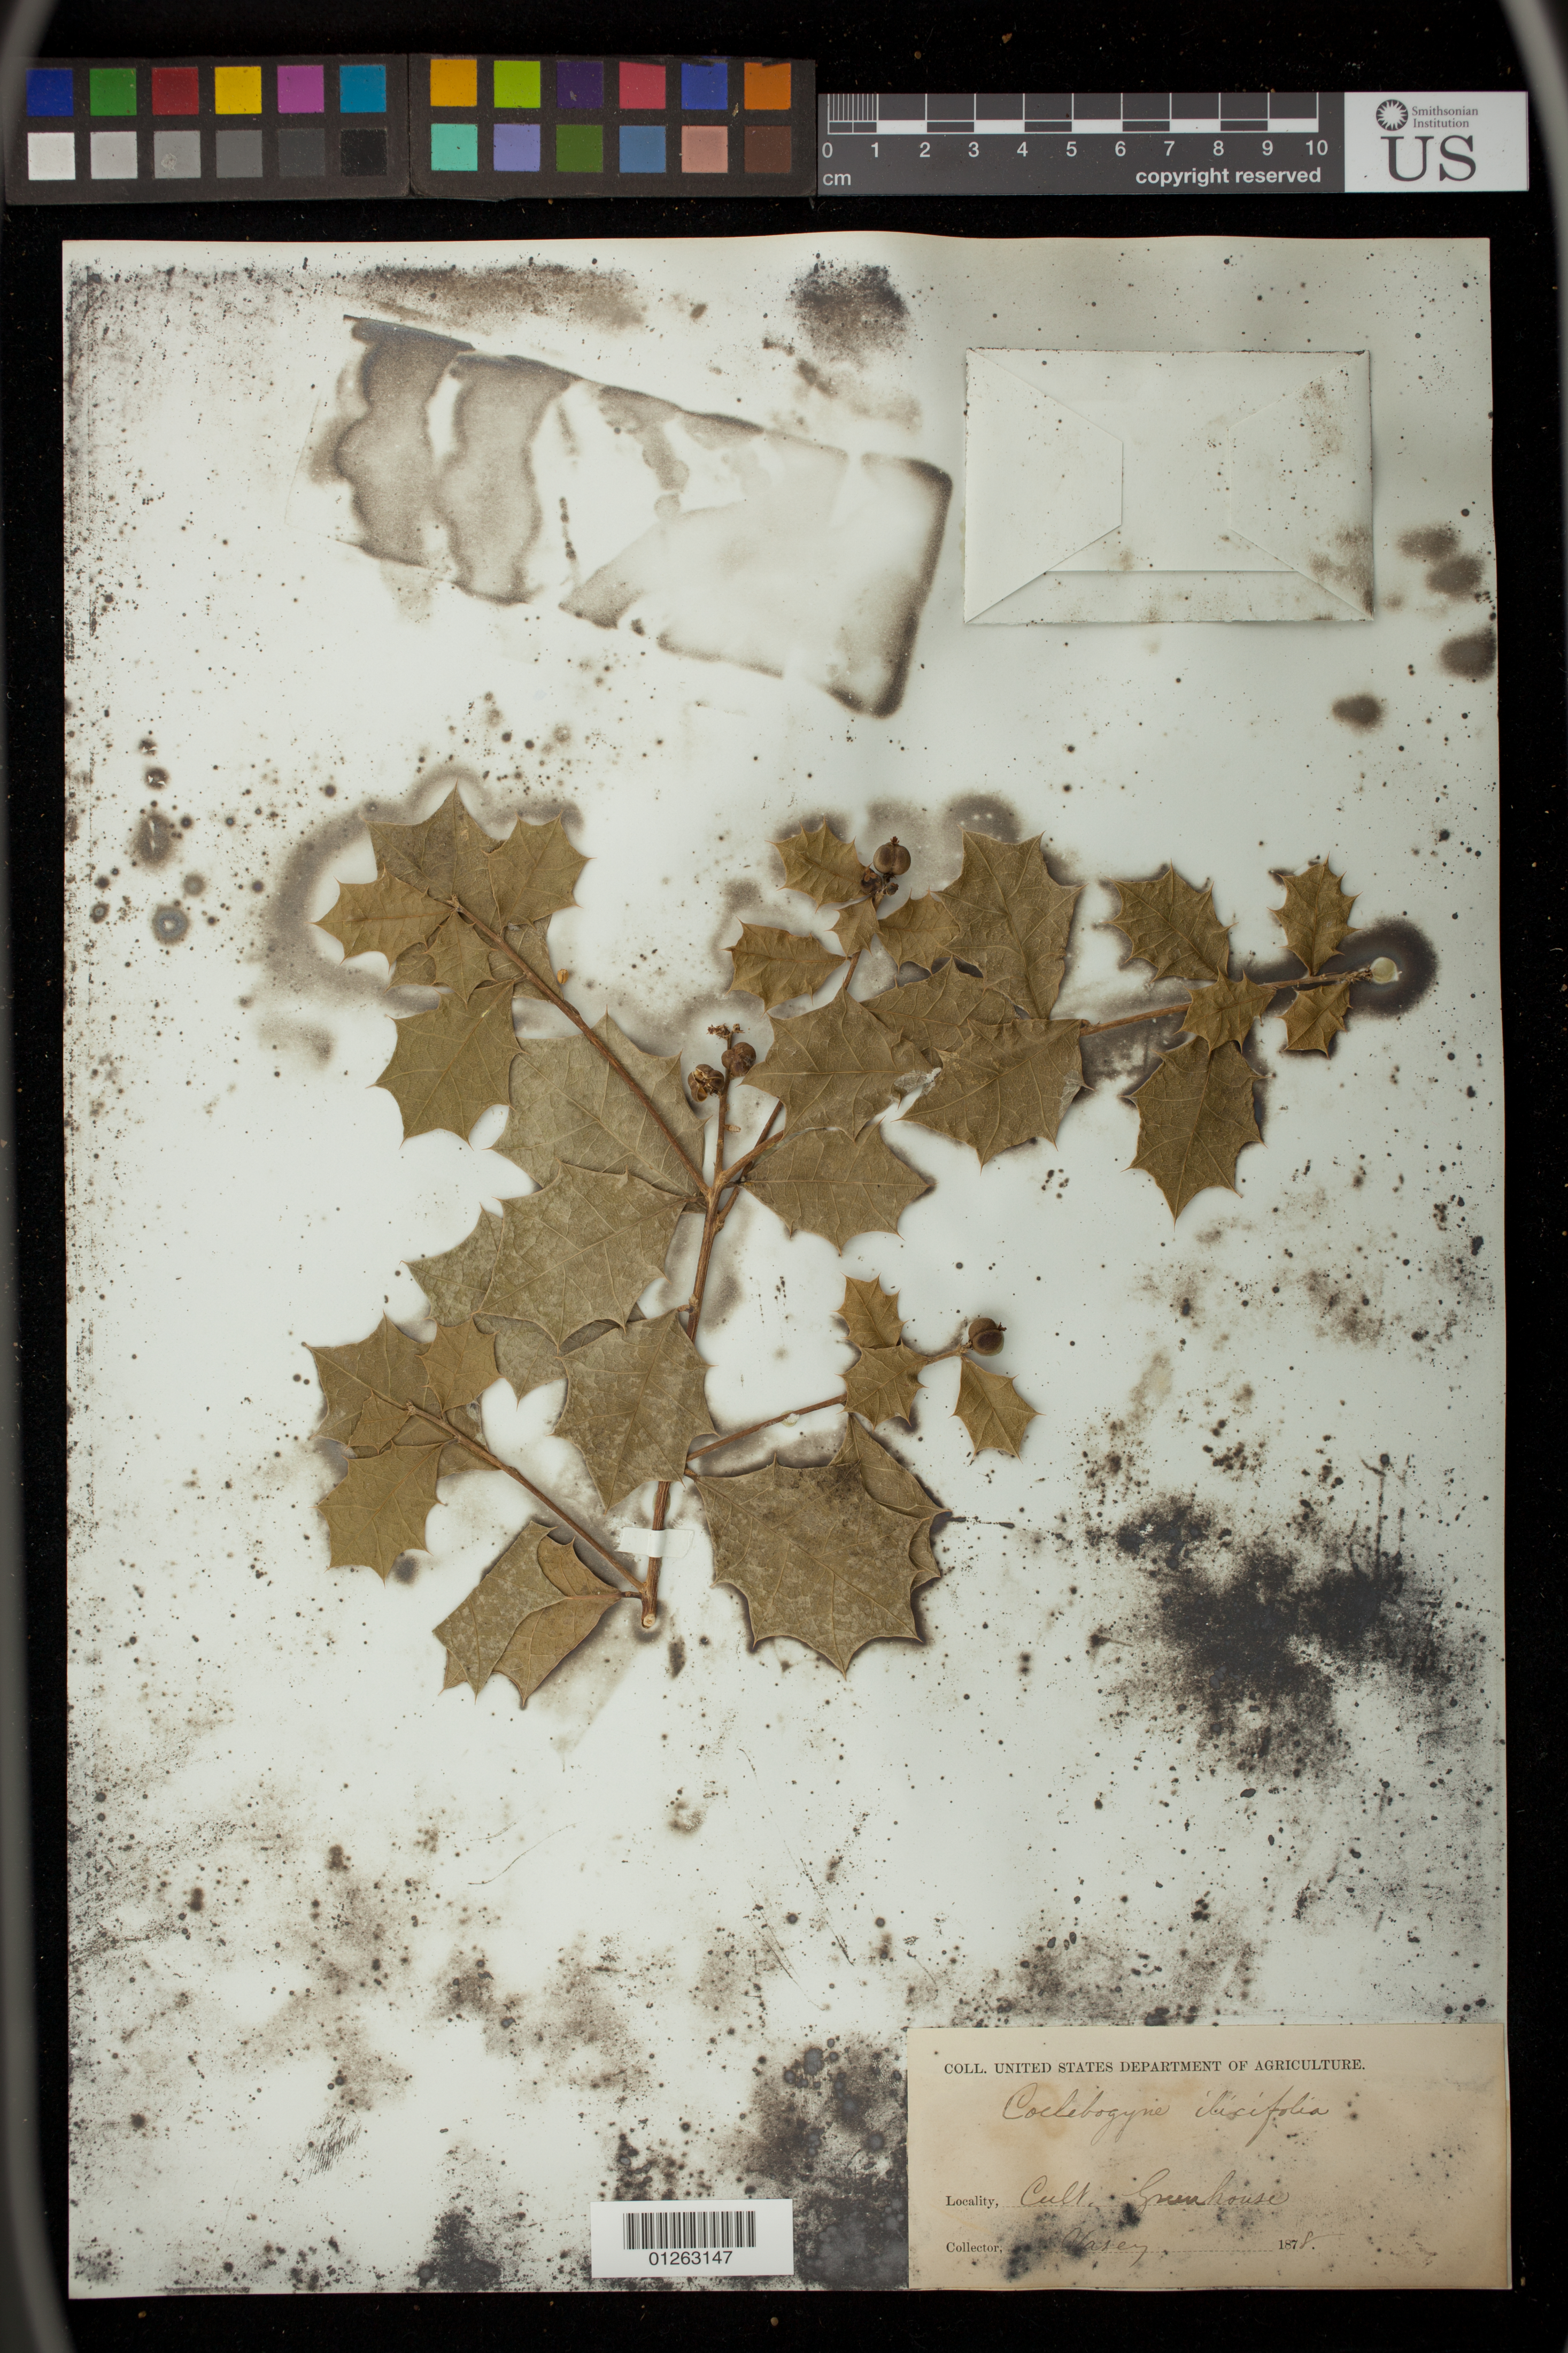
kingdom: Plantae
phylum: Tracheophyta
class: Magnoliopsida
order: Malpighiales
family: Euphorbiaceae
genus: Alchornea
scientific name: Alchornea ilicifolia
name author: (Js. Sm.) Müll. Arg.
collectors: G. Vasey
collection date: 1878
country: United States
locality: Cult. Greenhouse